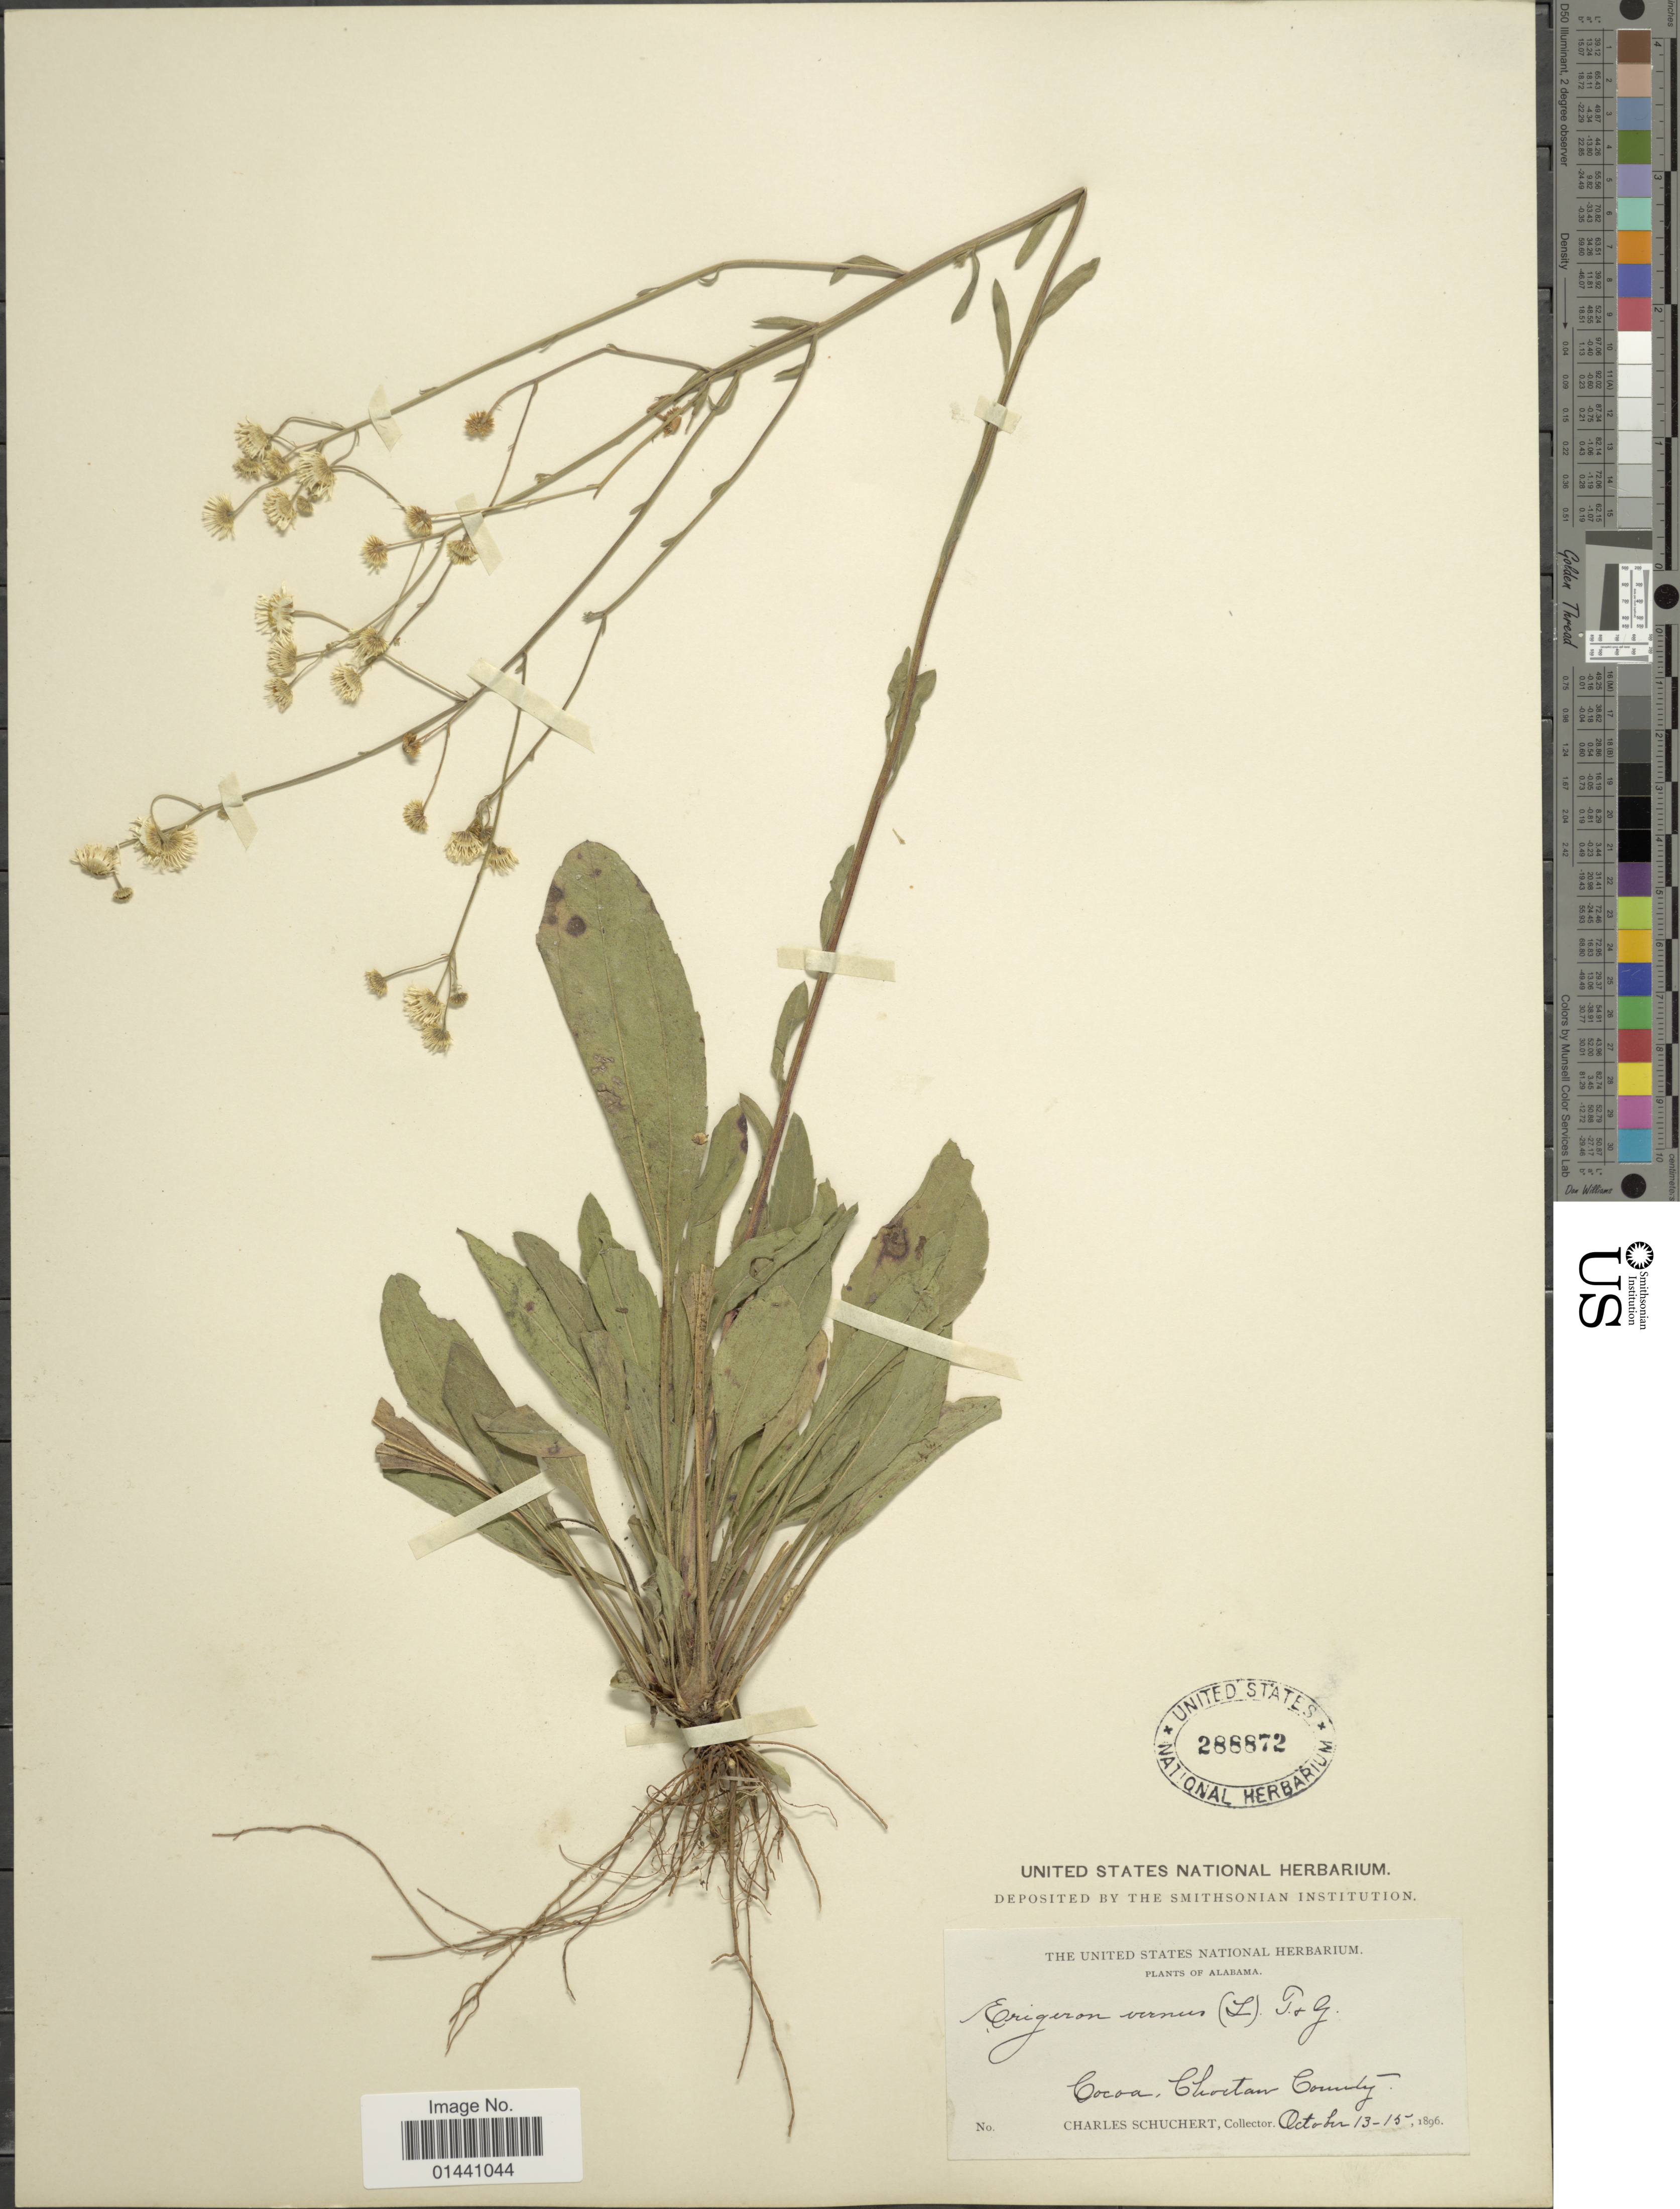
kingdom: Plantae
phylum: Tracheophyta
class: Magnoliopsida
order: Asterales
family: Asteraceae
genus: Erigeron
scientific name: Erigeron vernus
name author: (L.) Torr. & A. Gray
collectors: C. Schuchert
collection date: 1896-10-13/1896-10-15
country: United States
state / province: Alabama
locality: Cocoa, Chortaw County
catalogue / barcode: US 288872